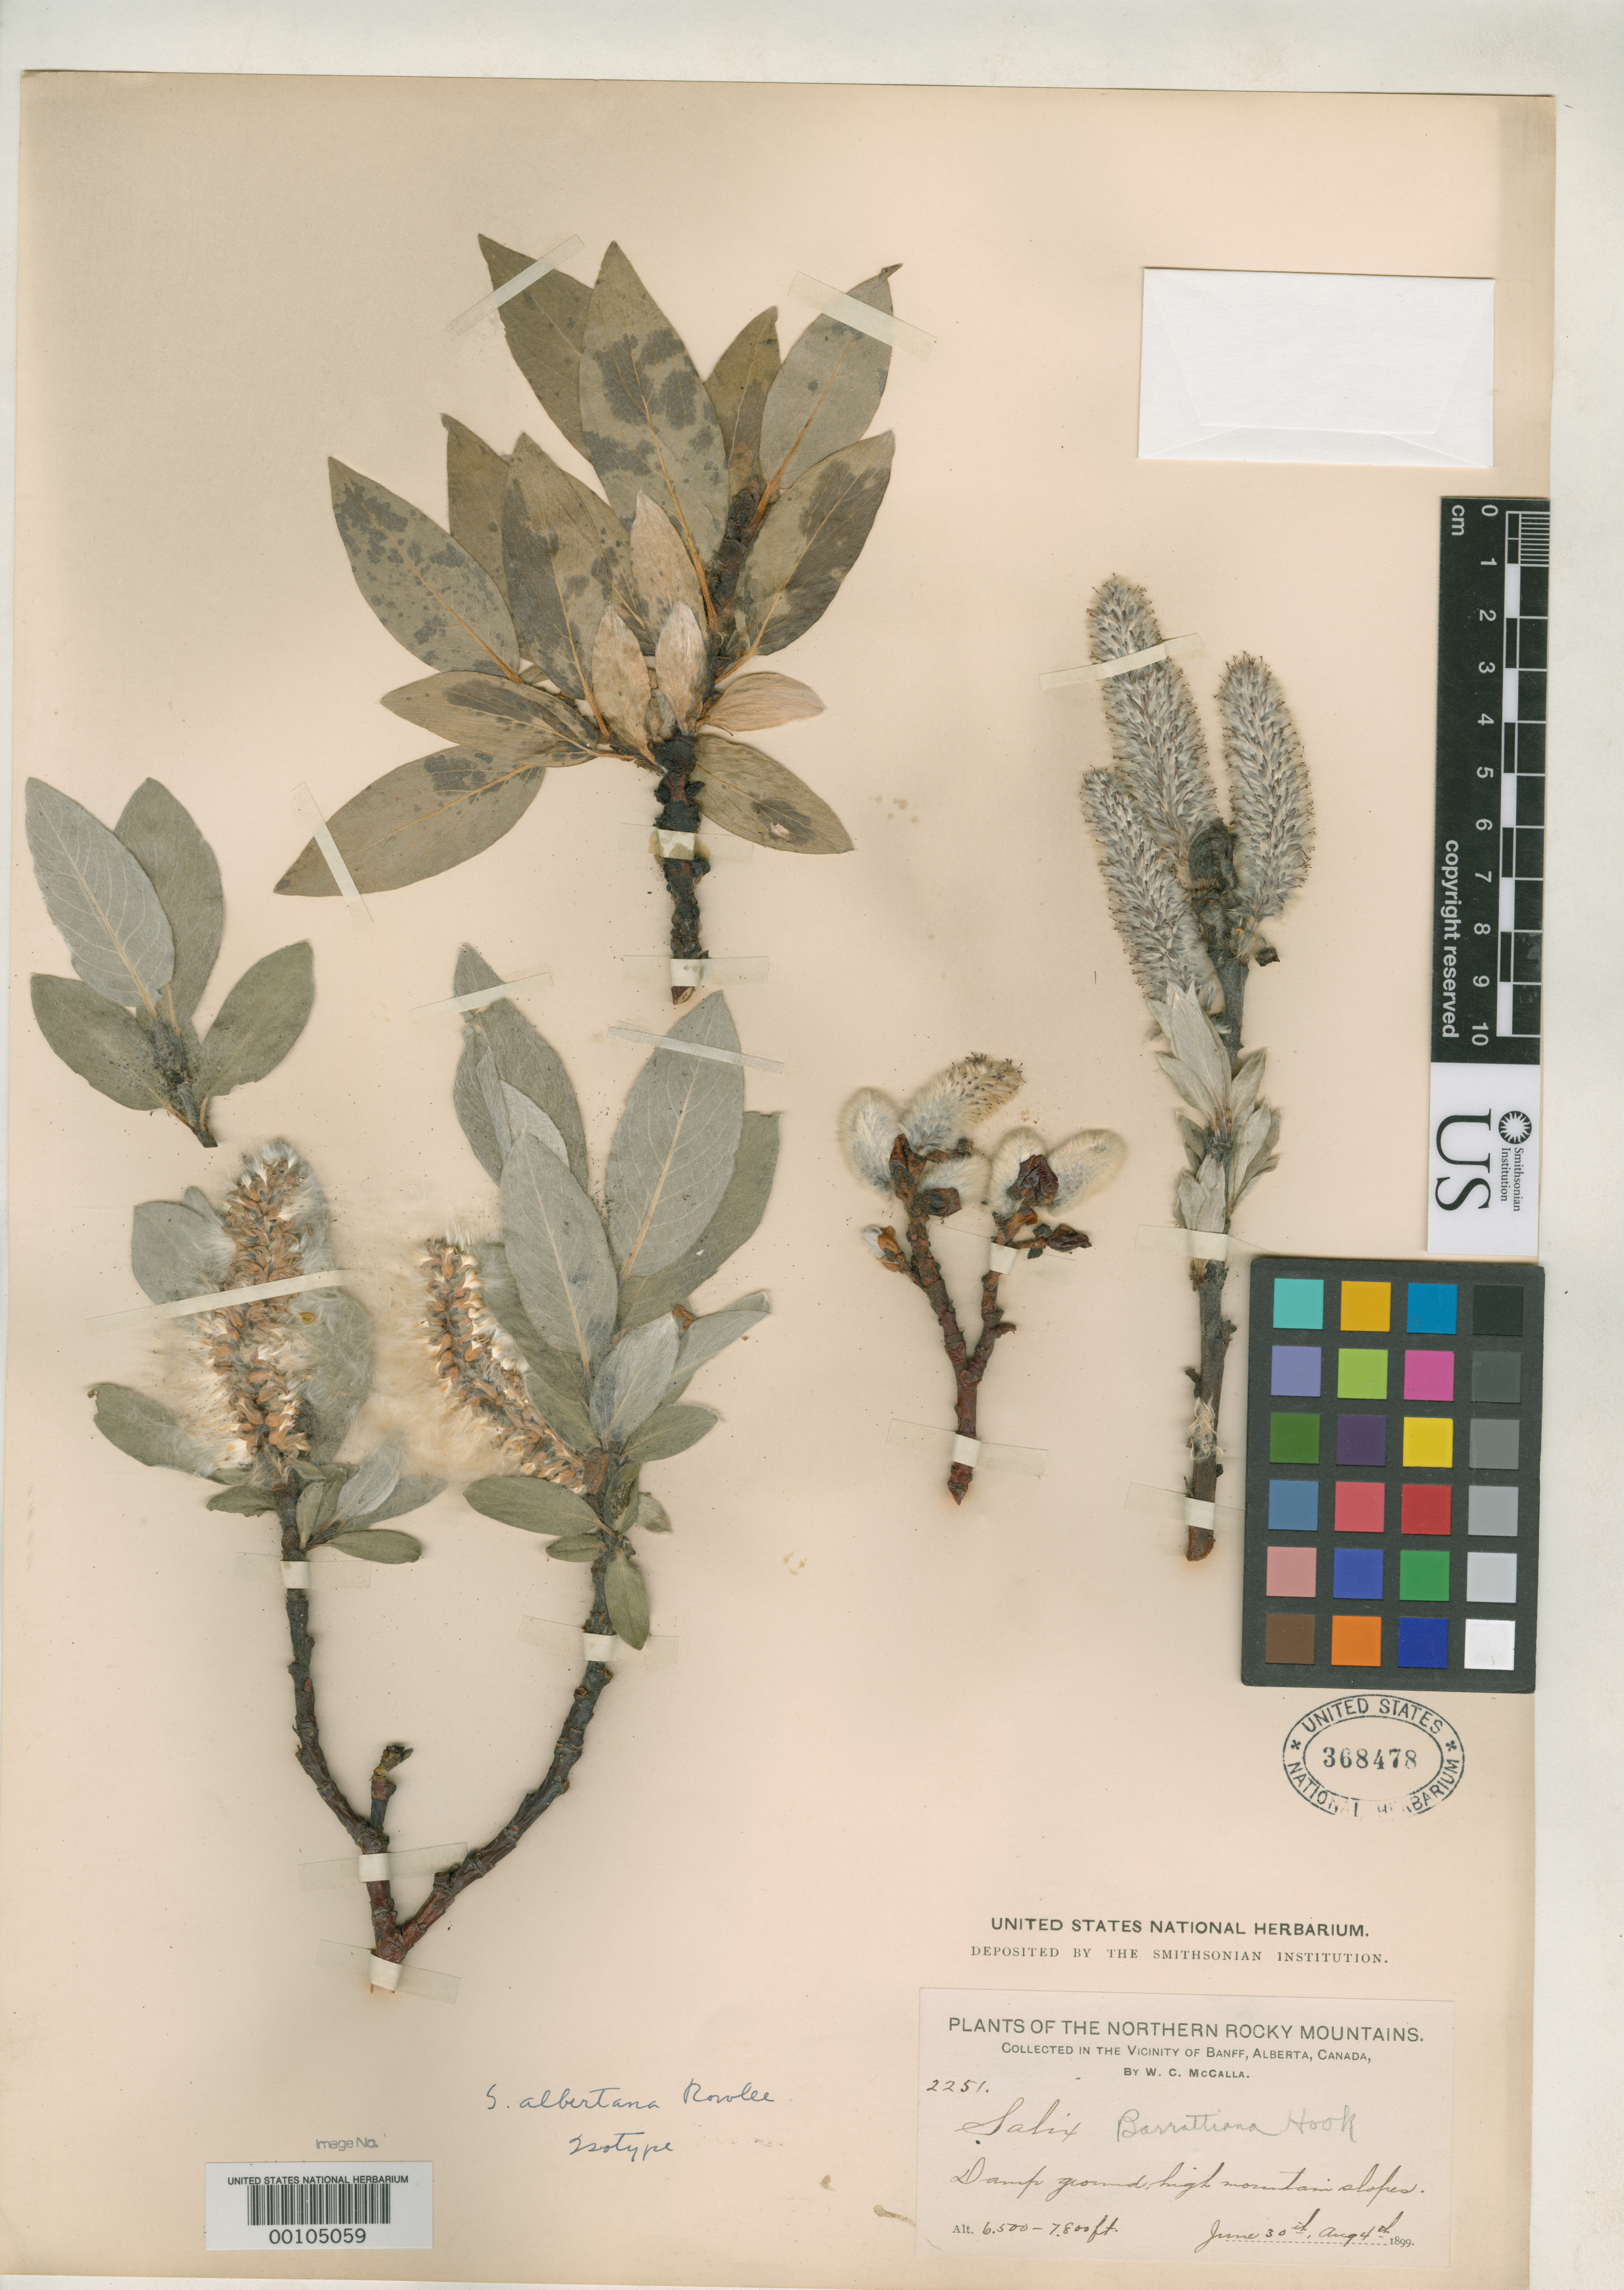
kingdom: Plantae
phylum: Tracheophyta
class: Magnoliopsida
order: Malpighiales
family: Salicaceae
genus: Salix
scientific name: Salix albertana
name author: Rowlee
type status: Isotype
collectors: W. McCalla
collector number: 2251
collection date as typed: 30 Jun 1899 and 04 Aug 1899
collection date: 1899-06-30,1899-08-04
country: Canada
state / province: Alberta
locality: Vicinity of Banff.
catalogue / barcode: US 368478